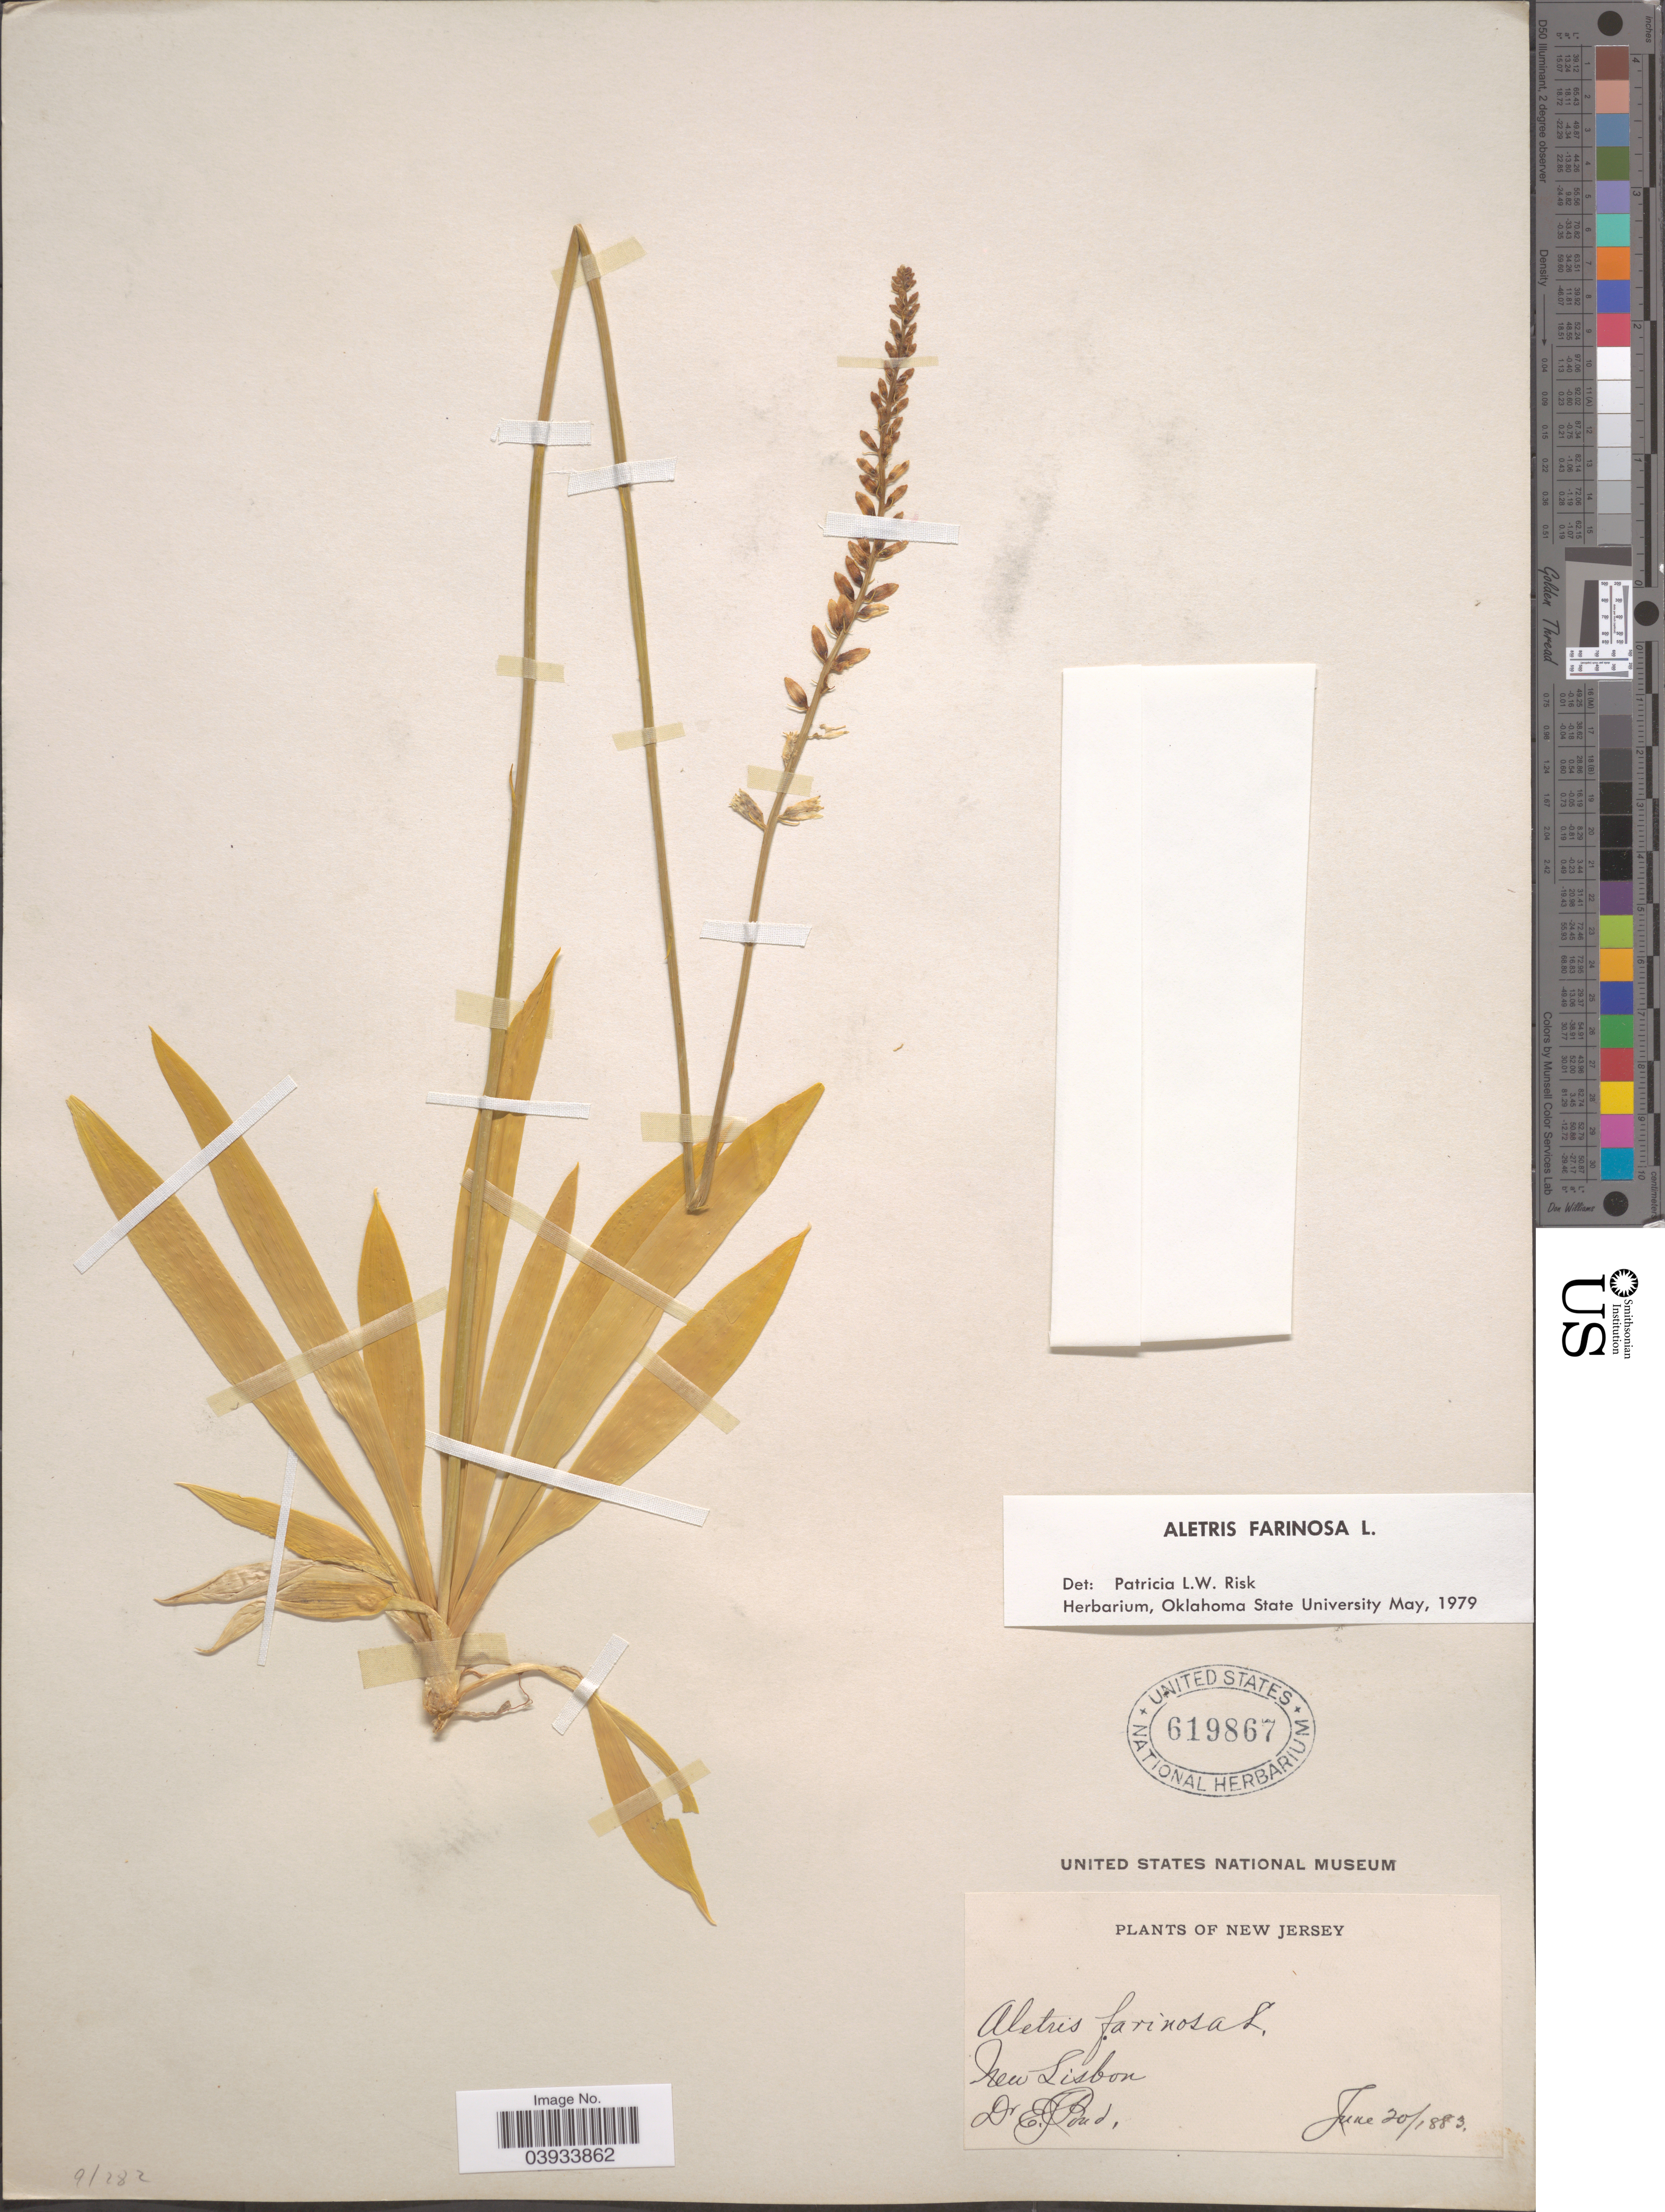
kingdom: Plantae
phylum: Tracheophyta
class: Liliopsida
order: Dioscoreales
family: Nartheciaceae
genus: Aletris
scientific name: Aletris farinosa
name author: L.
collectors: E. Pond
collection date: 1883-06-20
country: United States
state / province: New Jersey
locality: New Lisbon.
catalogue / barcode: US 619867